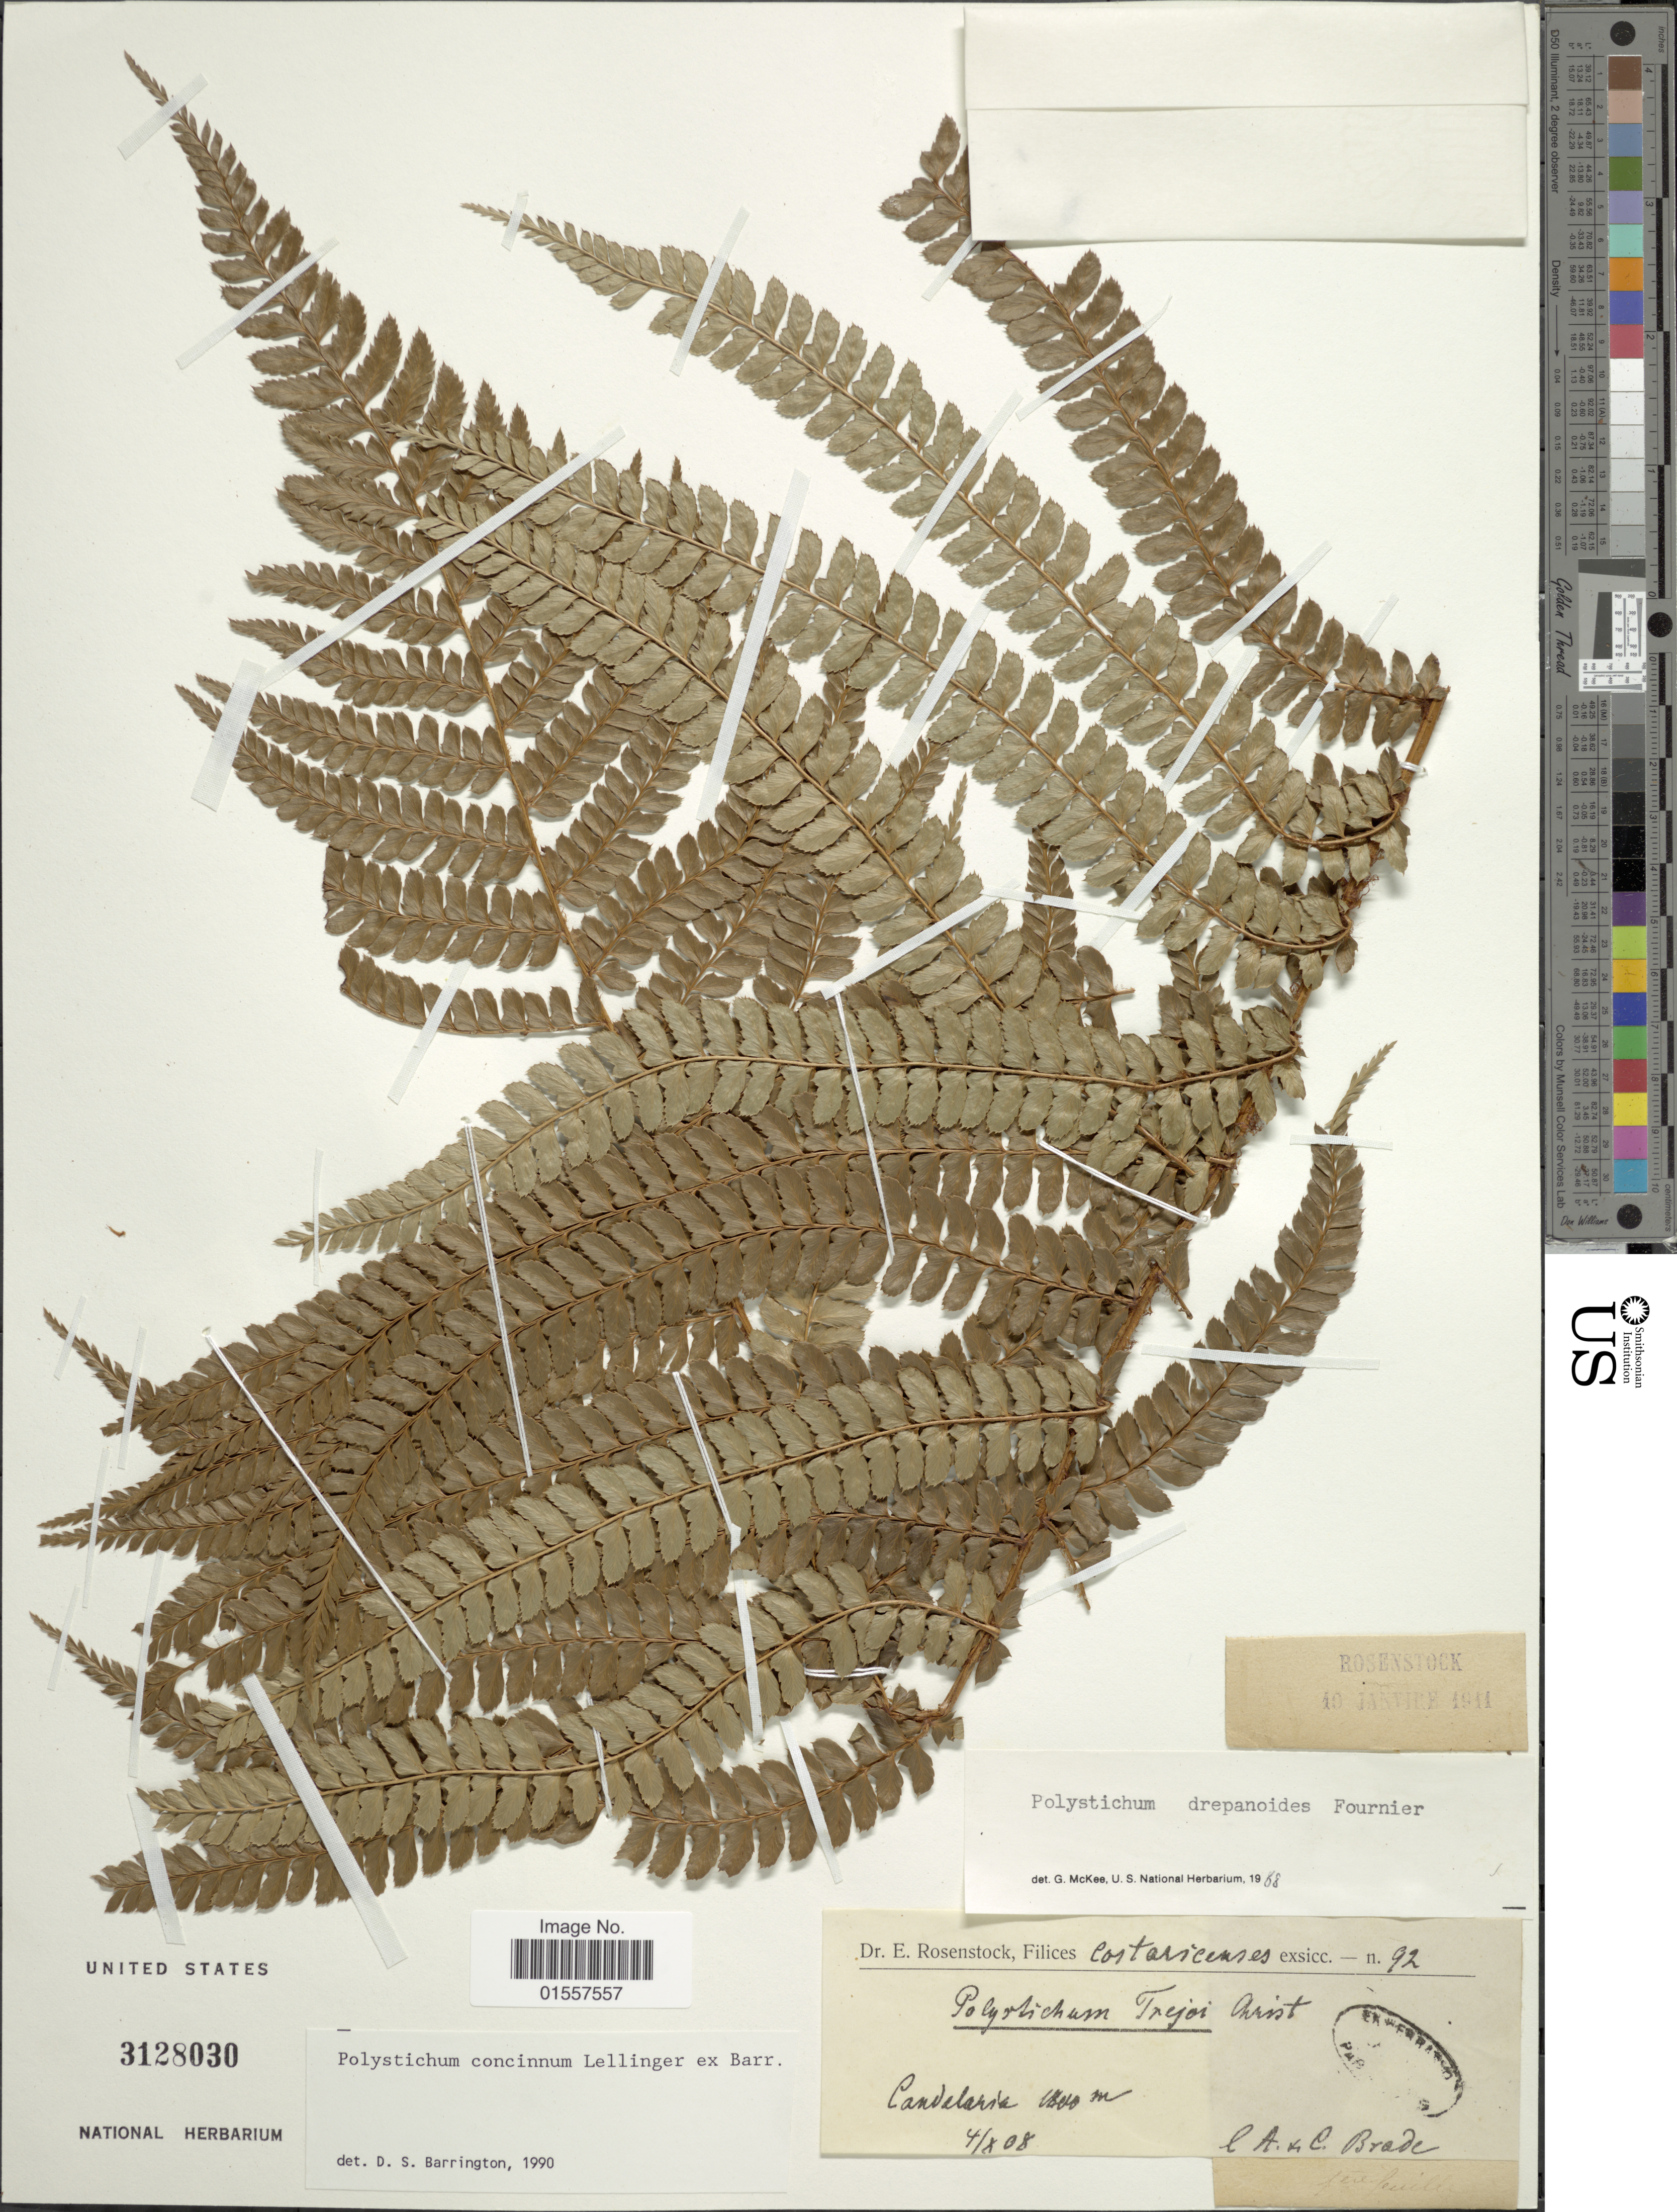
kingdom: Plantae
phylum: Tracheophyta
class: Polypodiopsida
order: Polypodiales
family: Dryopteridaceae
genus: Polystichum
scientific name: Polystichum concinnum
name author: Lellinger ex Barrington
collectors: A. Brade & C. Brade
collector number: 92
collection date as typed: Transcribed d/m/y: 4/8/8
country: Costa Rica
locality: Costaricenses, Candelaria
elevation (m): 1800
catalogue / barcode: US 3128030